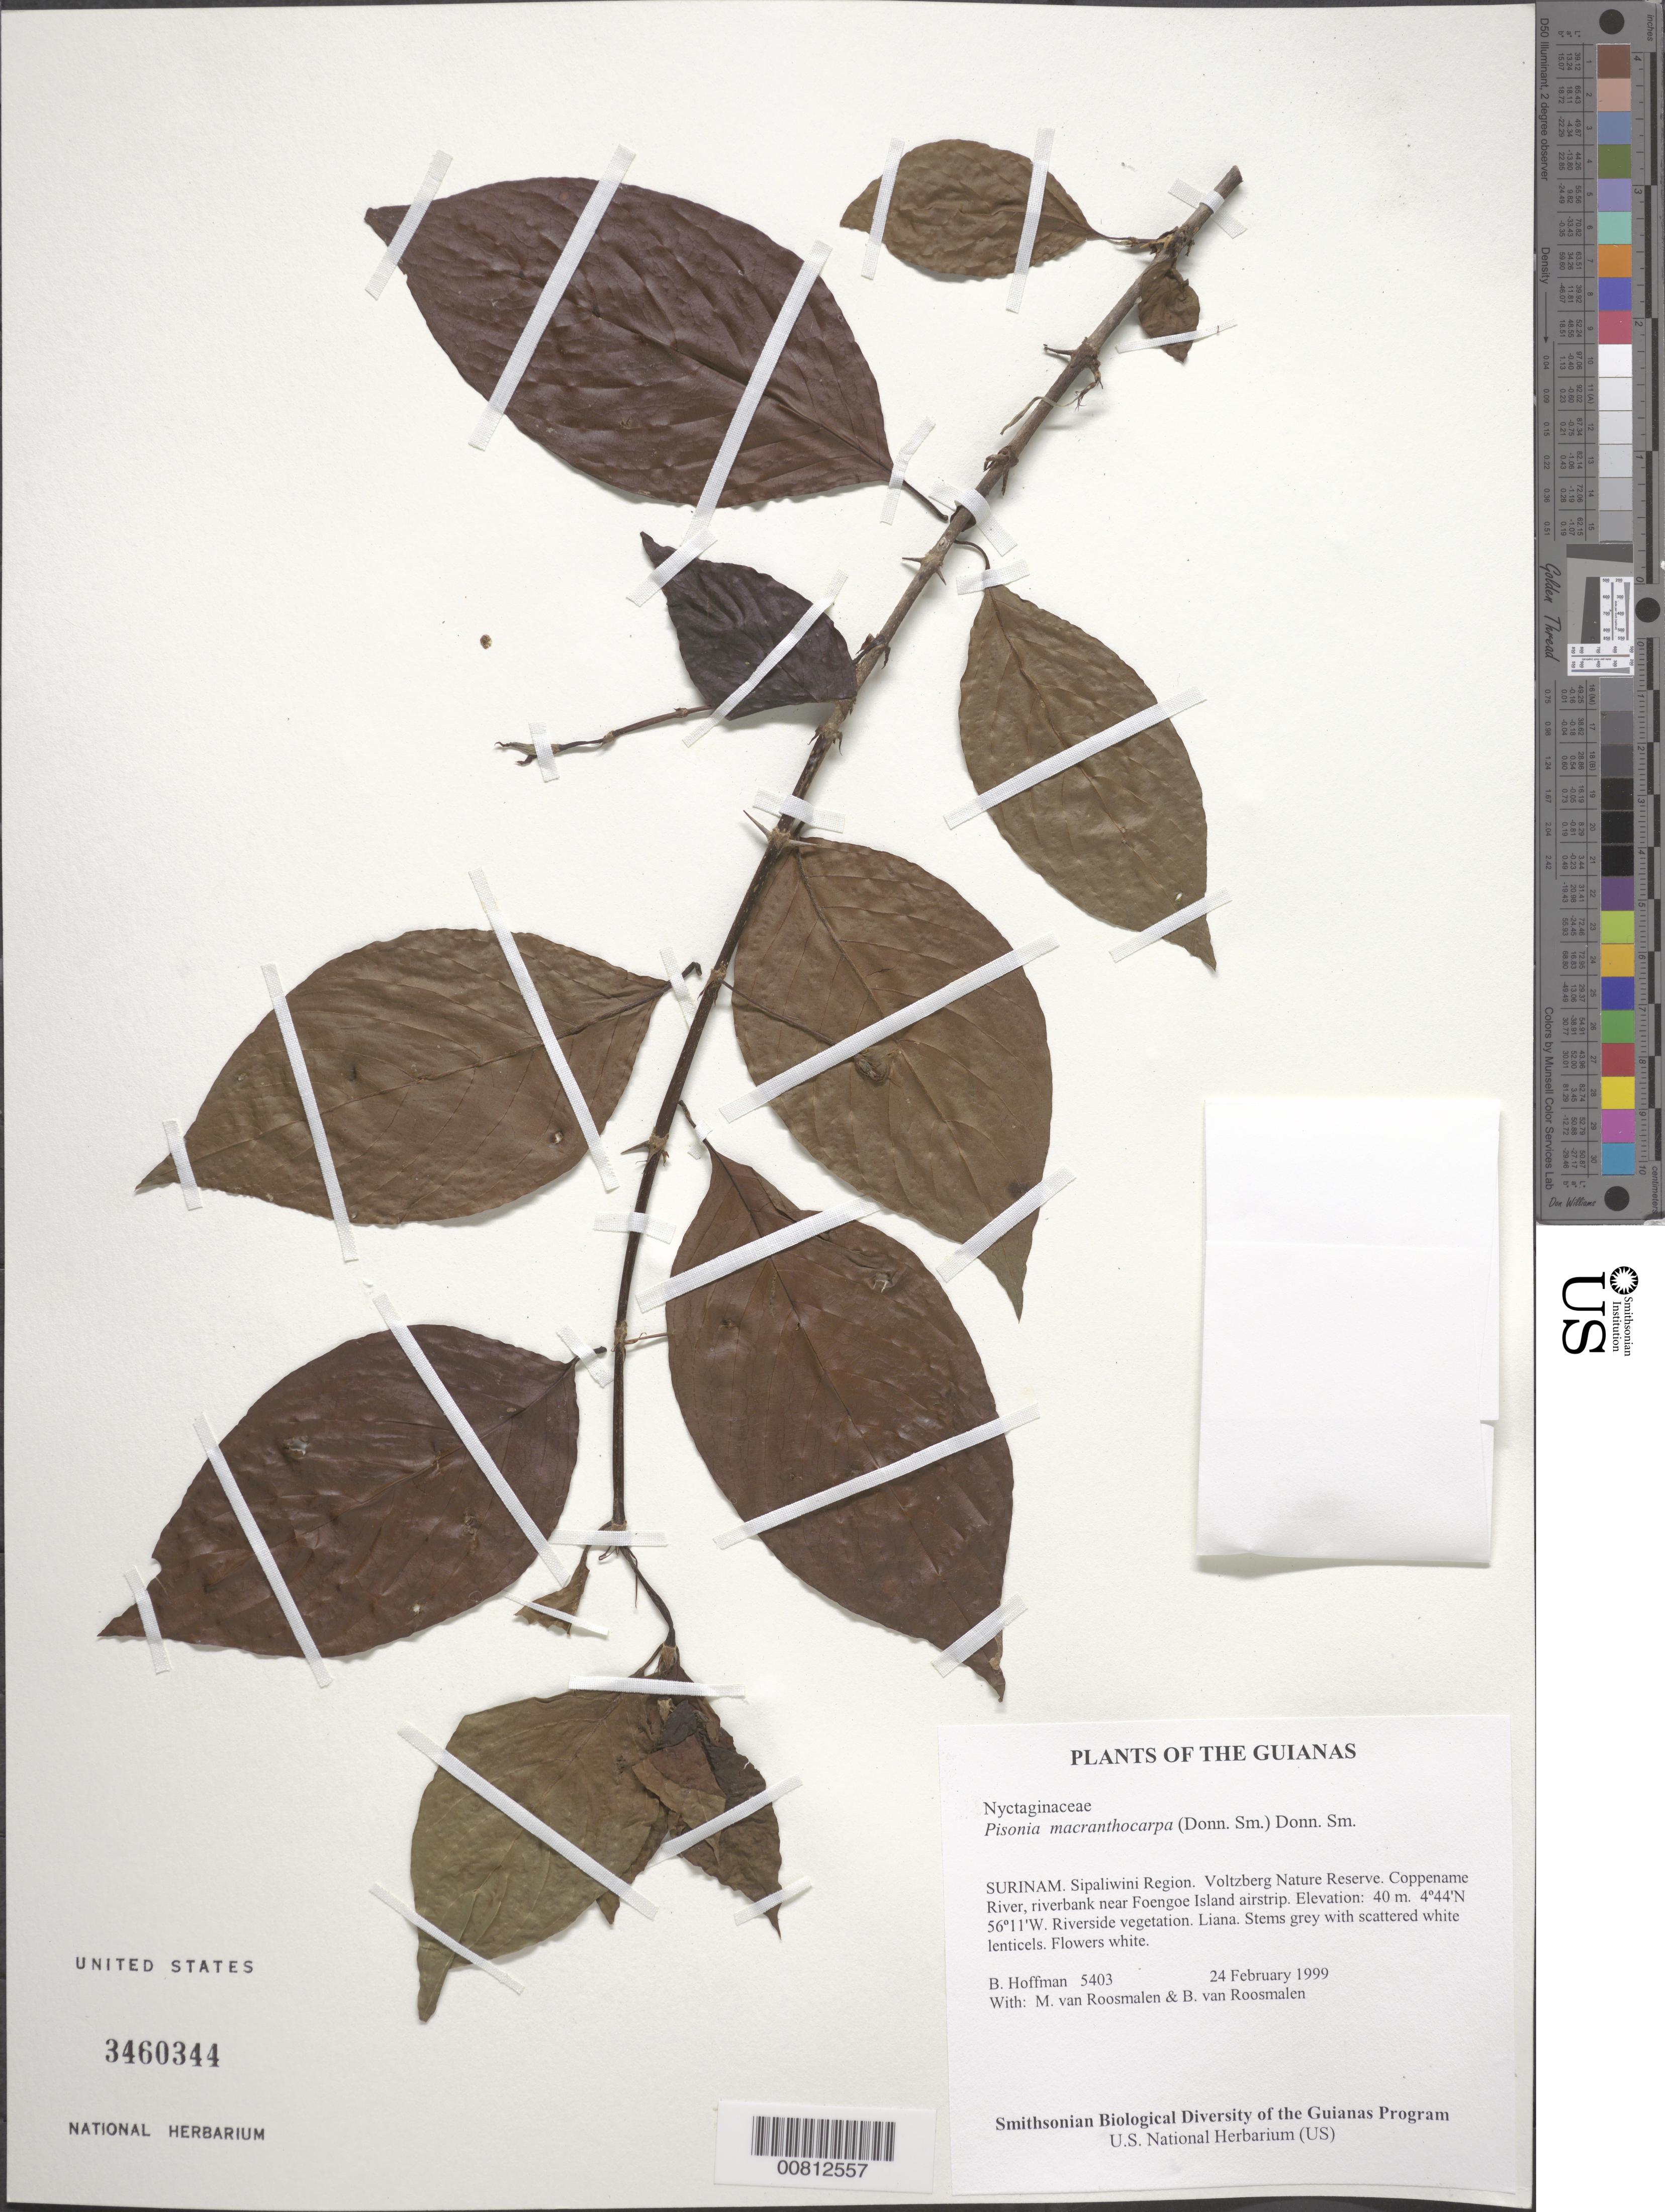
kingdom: Plantae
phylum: Tracheophyta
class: Magnoliopsida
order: Caryophyllales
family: Nyctaginaceae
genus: Pisonia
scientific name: Pisonia macranthocarpa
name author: (Donn. Sm.) Donn. Sm.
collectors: B. Hoffman, M. Roosmalen & B. Van Roosmalen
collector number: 5403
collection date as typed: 24 February 1999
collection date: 1999-02-24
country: Suriname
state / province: Sipaliwini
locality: Voltzberg Nature Reserve. Coppename River, riverbank near Foengoe Island airstrip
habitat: Riverside vegetation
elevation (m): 40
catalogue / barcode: US 3460344